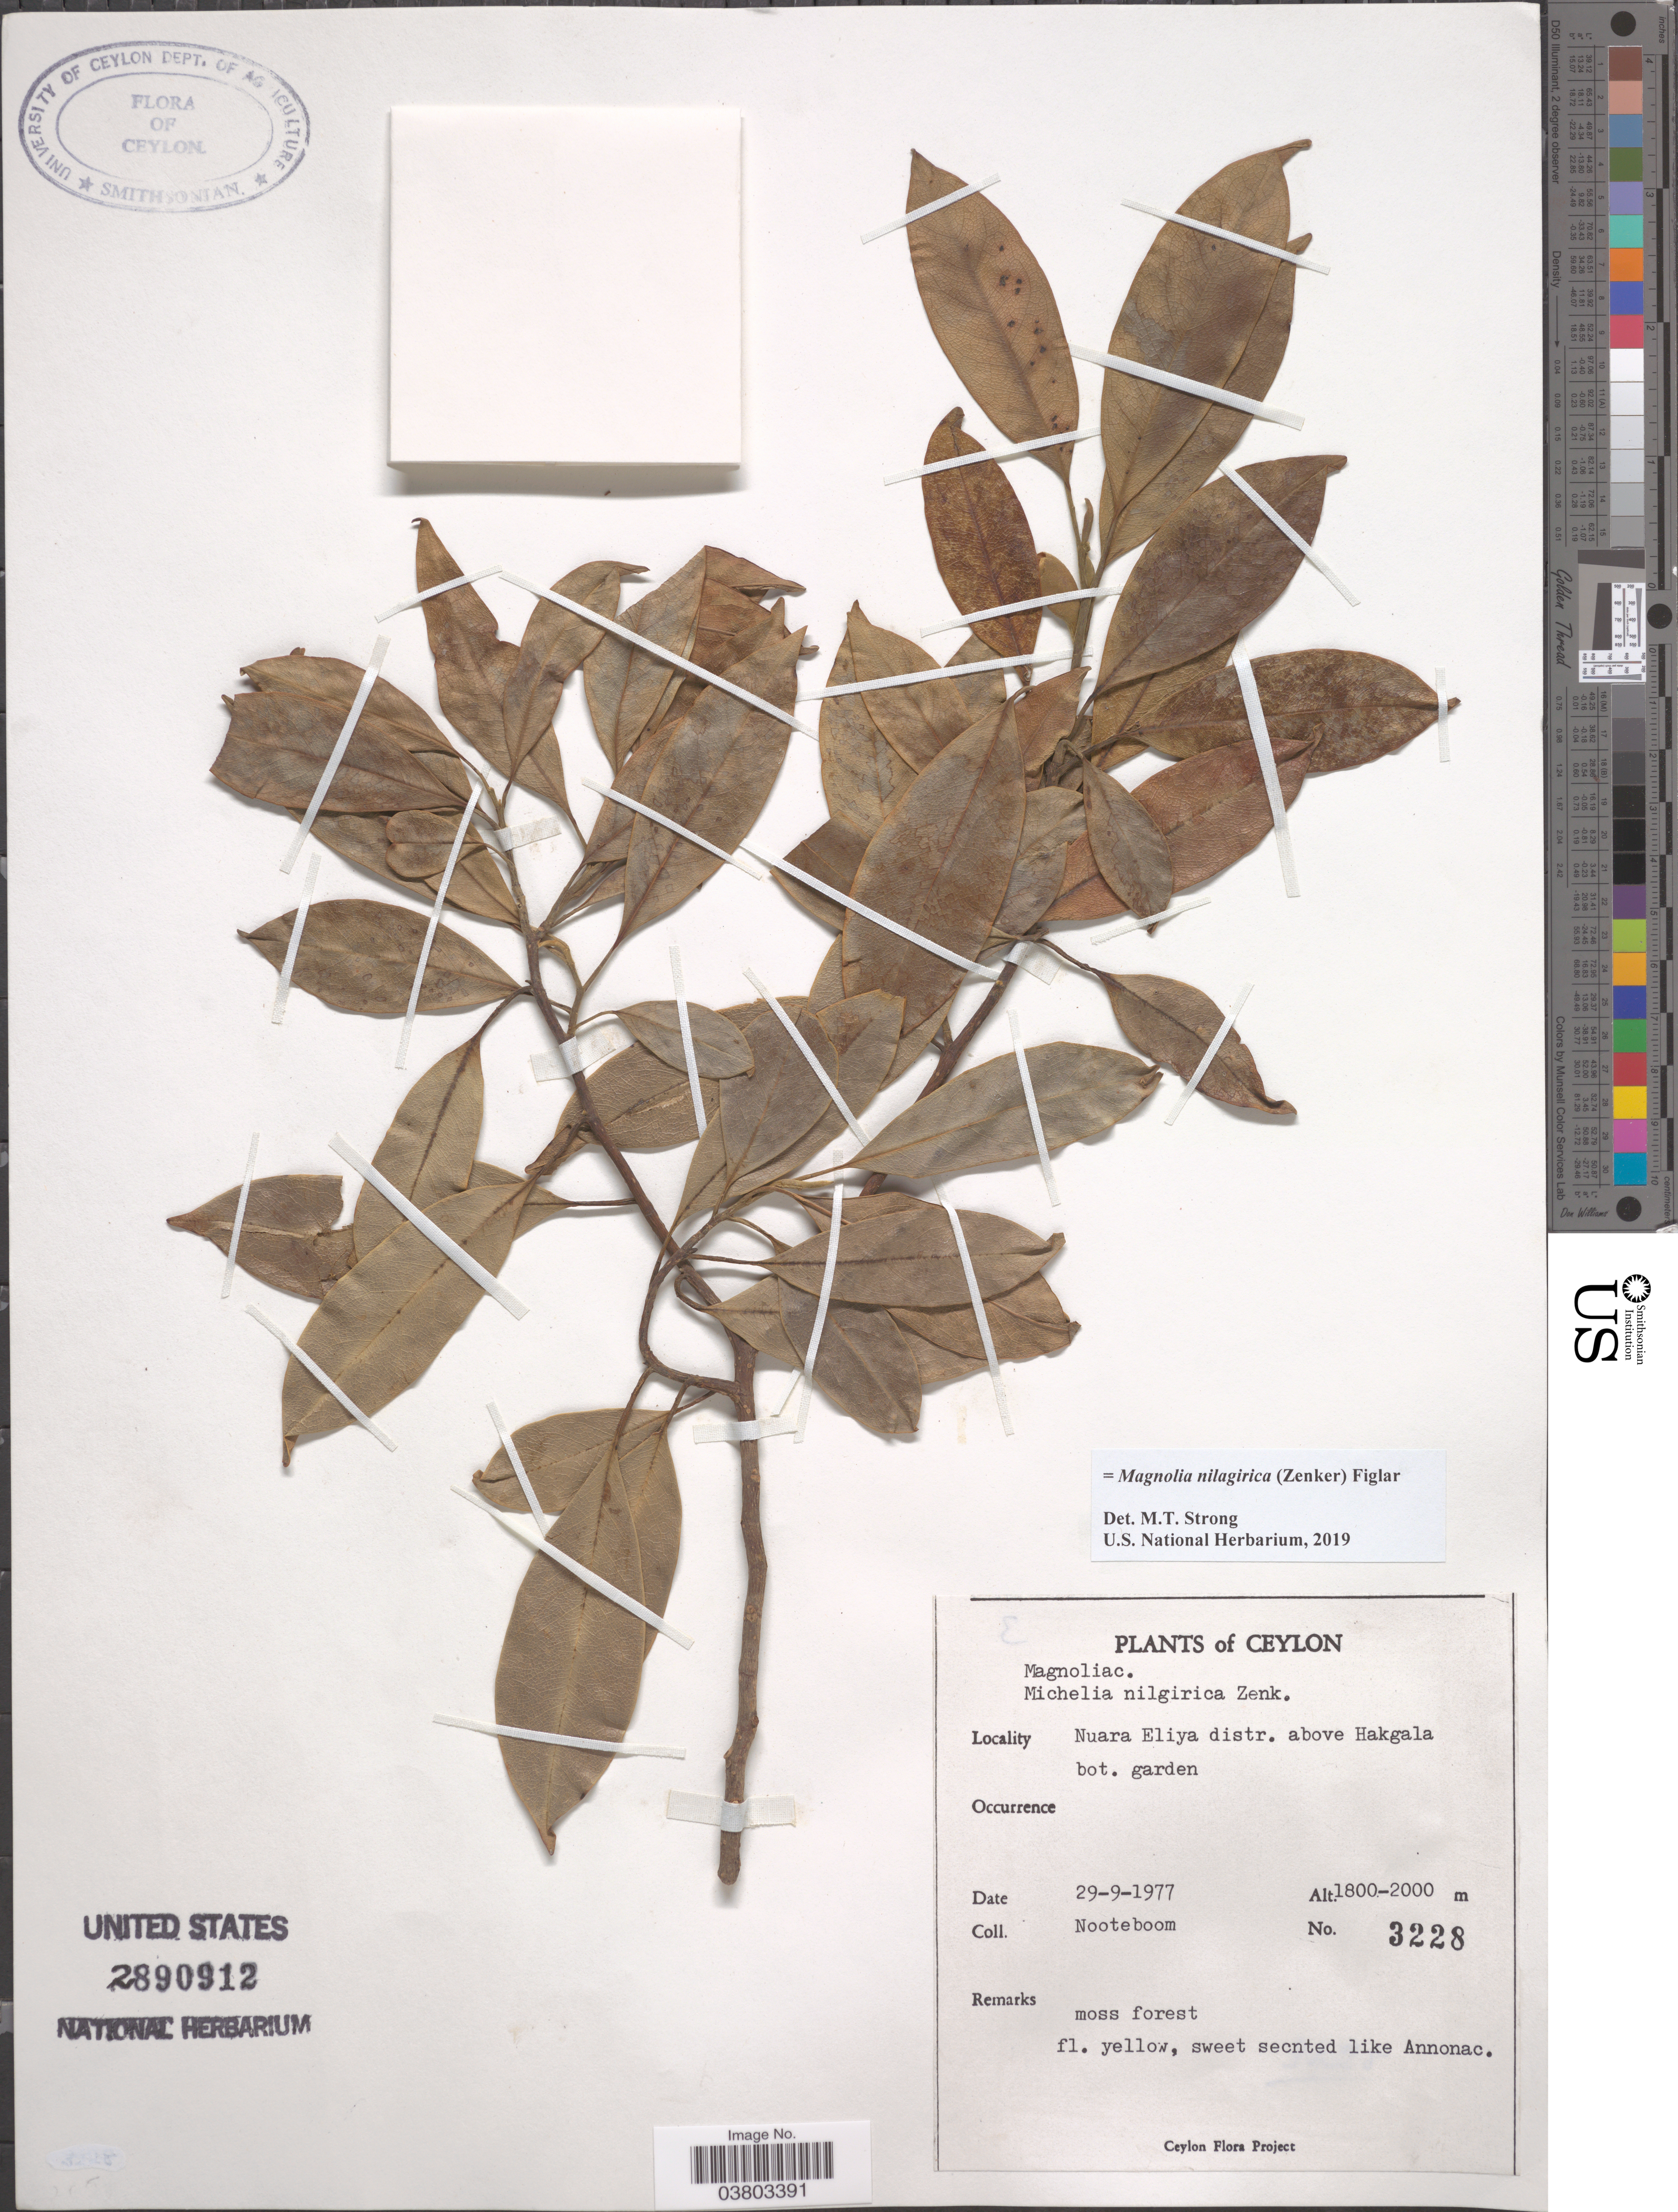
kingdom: Plantae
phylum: Tracheophyta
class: Magnoliopsida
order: Magnoliales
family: Magnoliaceae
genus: Magnolia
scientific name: Magnolia nilagirica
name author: (Zenker) Figlar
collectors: Nooteboom, --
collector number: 3228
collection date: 1977-09-29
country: Sri Lanka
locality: Ceylon. Nuara Eliya distr. above Hakgala bot. garden.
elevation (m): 1800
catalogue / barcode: US 2890912